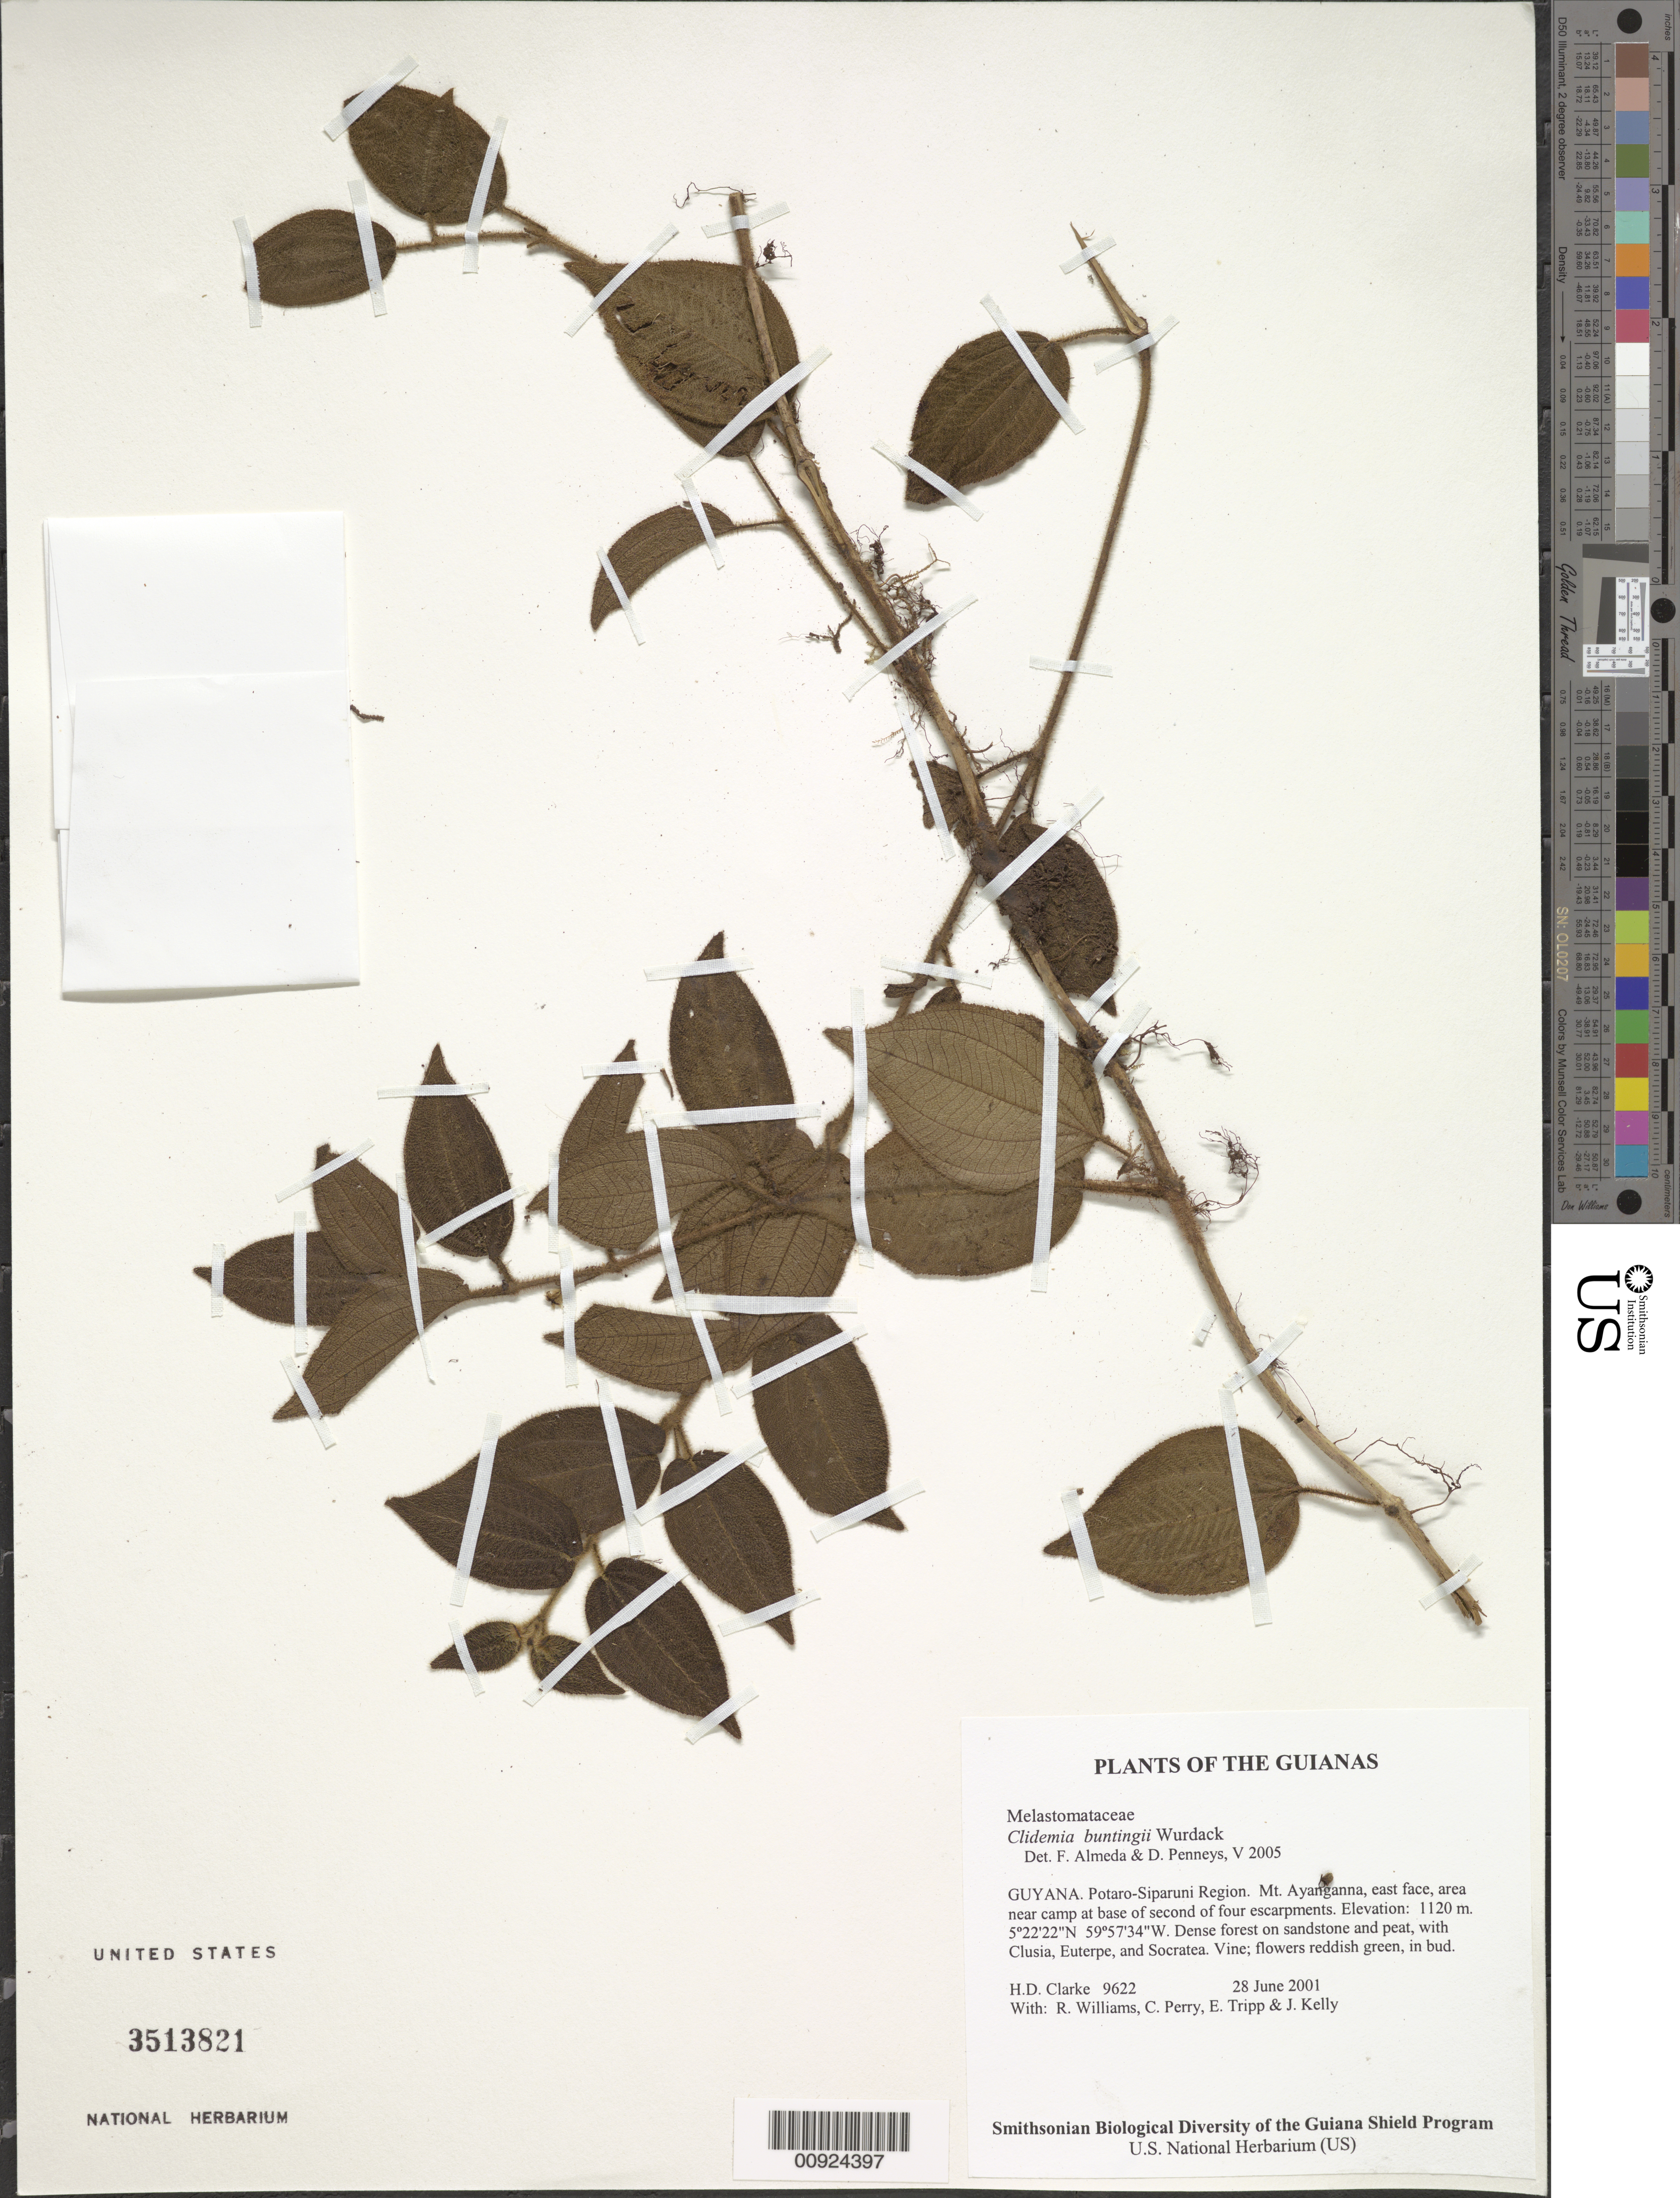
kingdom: Plantae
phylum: Tracheophyta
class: Magnoliopsida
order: Myrtales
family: Melastomataceae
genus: Clidemia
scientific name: Clidemia buntingii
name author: Wurdack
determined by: Almeda, F.; Penneys, D. S.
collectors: H. D. Clarke, R. Williams, C. Perry, E. Tripp & J. Kelly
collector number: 9622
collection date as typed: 28 June 2001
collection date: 2001-06-28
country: Guyana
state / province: Potaro-Siparuni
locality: Mt. Ayanganna, east face, area near camp at base of second of four escarpments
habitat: Dense forest on sandstone and peat, with Clusia, Euterpe, and Socratea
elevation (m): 1120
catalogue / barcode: US 3513821